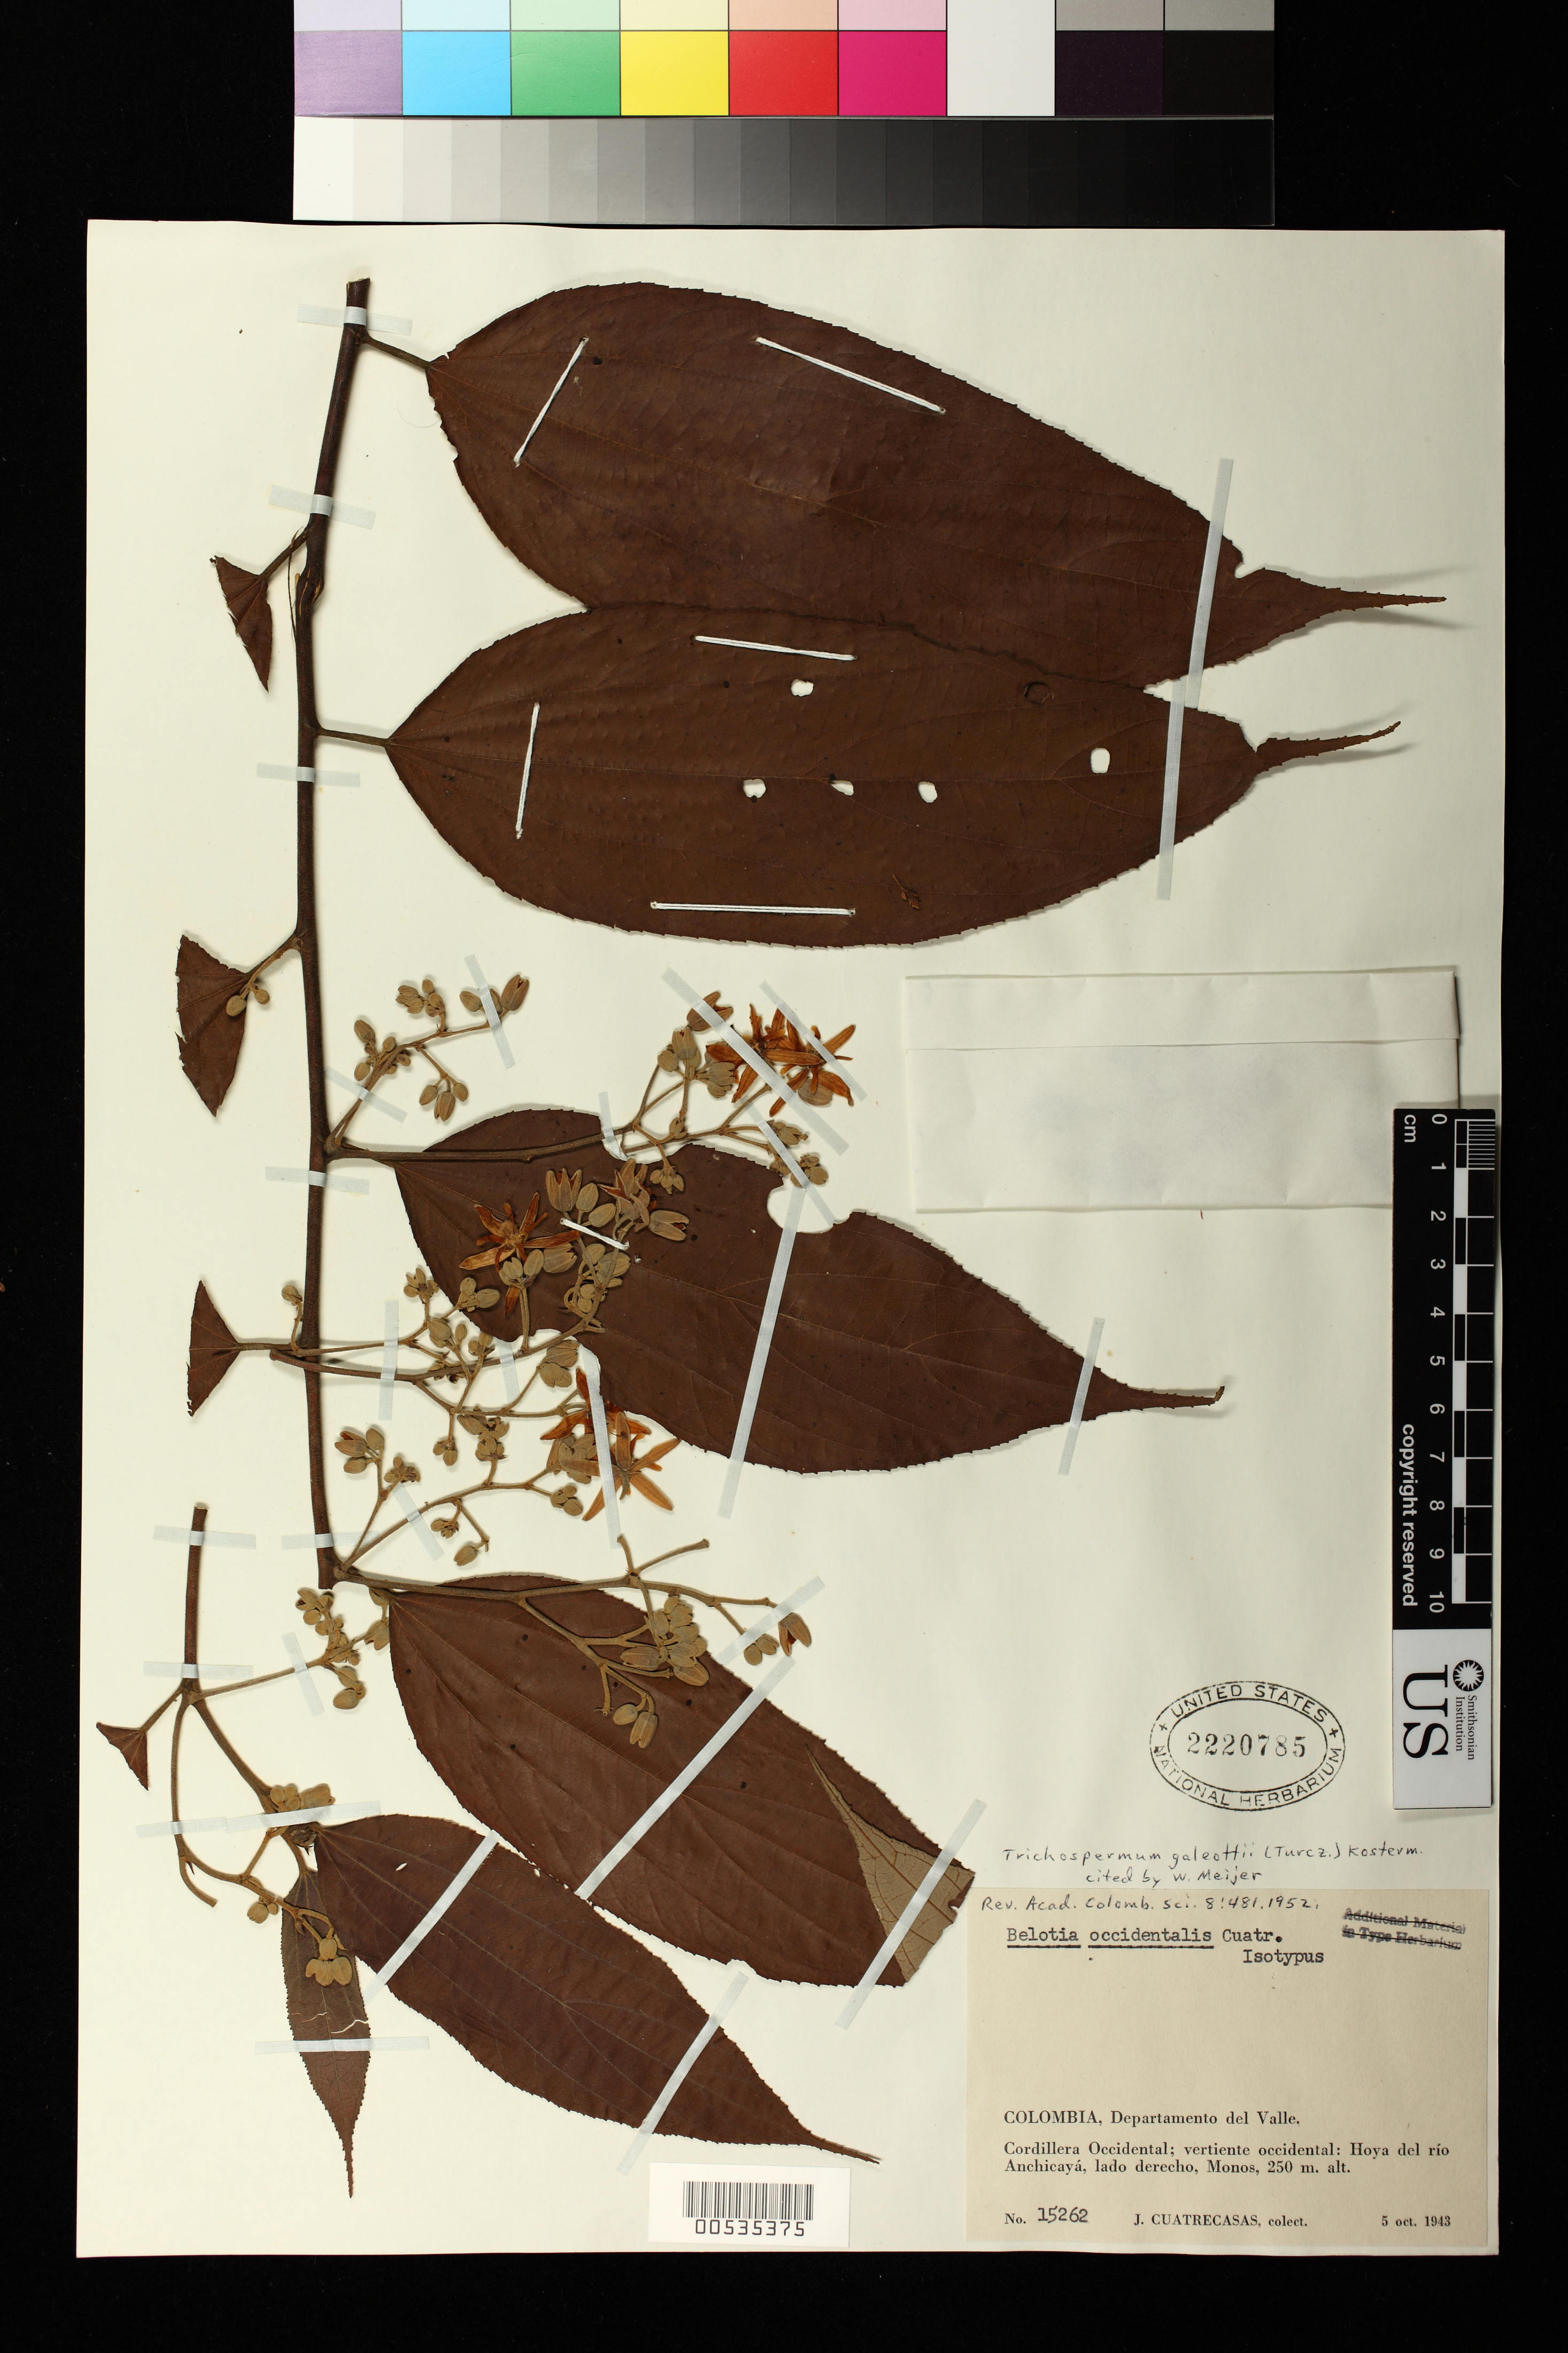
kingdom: Plantae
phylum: Tracheophyta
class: Magnoliopsida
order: Malvales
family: Malvaceae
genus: Belotia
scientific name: Belotia occidentalis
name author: Cuatrec.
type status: Isotype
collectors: J. Cuatrecasas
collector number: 15262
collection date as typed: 05 Oct 1943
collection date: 1943-10-05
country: Colombia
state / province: Valle del Cauca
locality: Cordillera Occidental; Vertiente Occidental: Hoya del Río Anchicayá, Lado Derecho, Monos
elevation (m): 250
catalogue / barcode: US 2220785